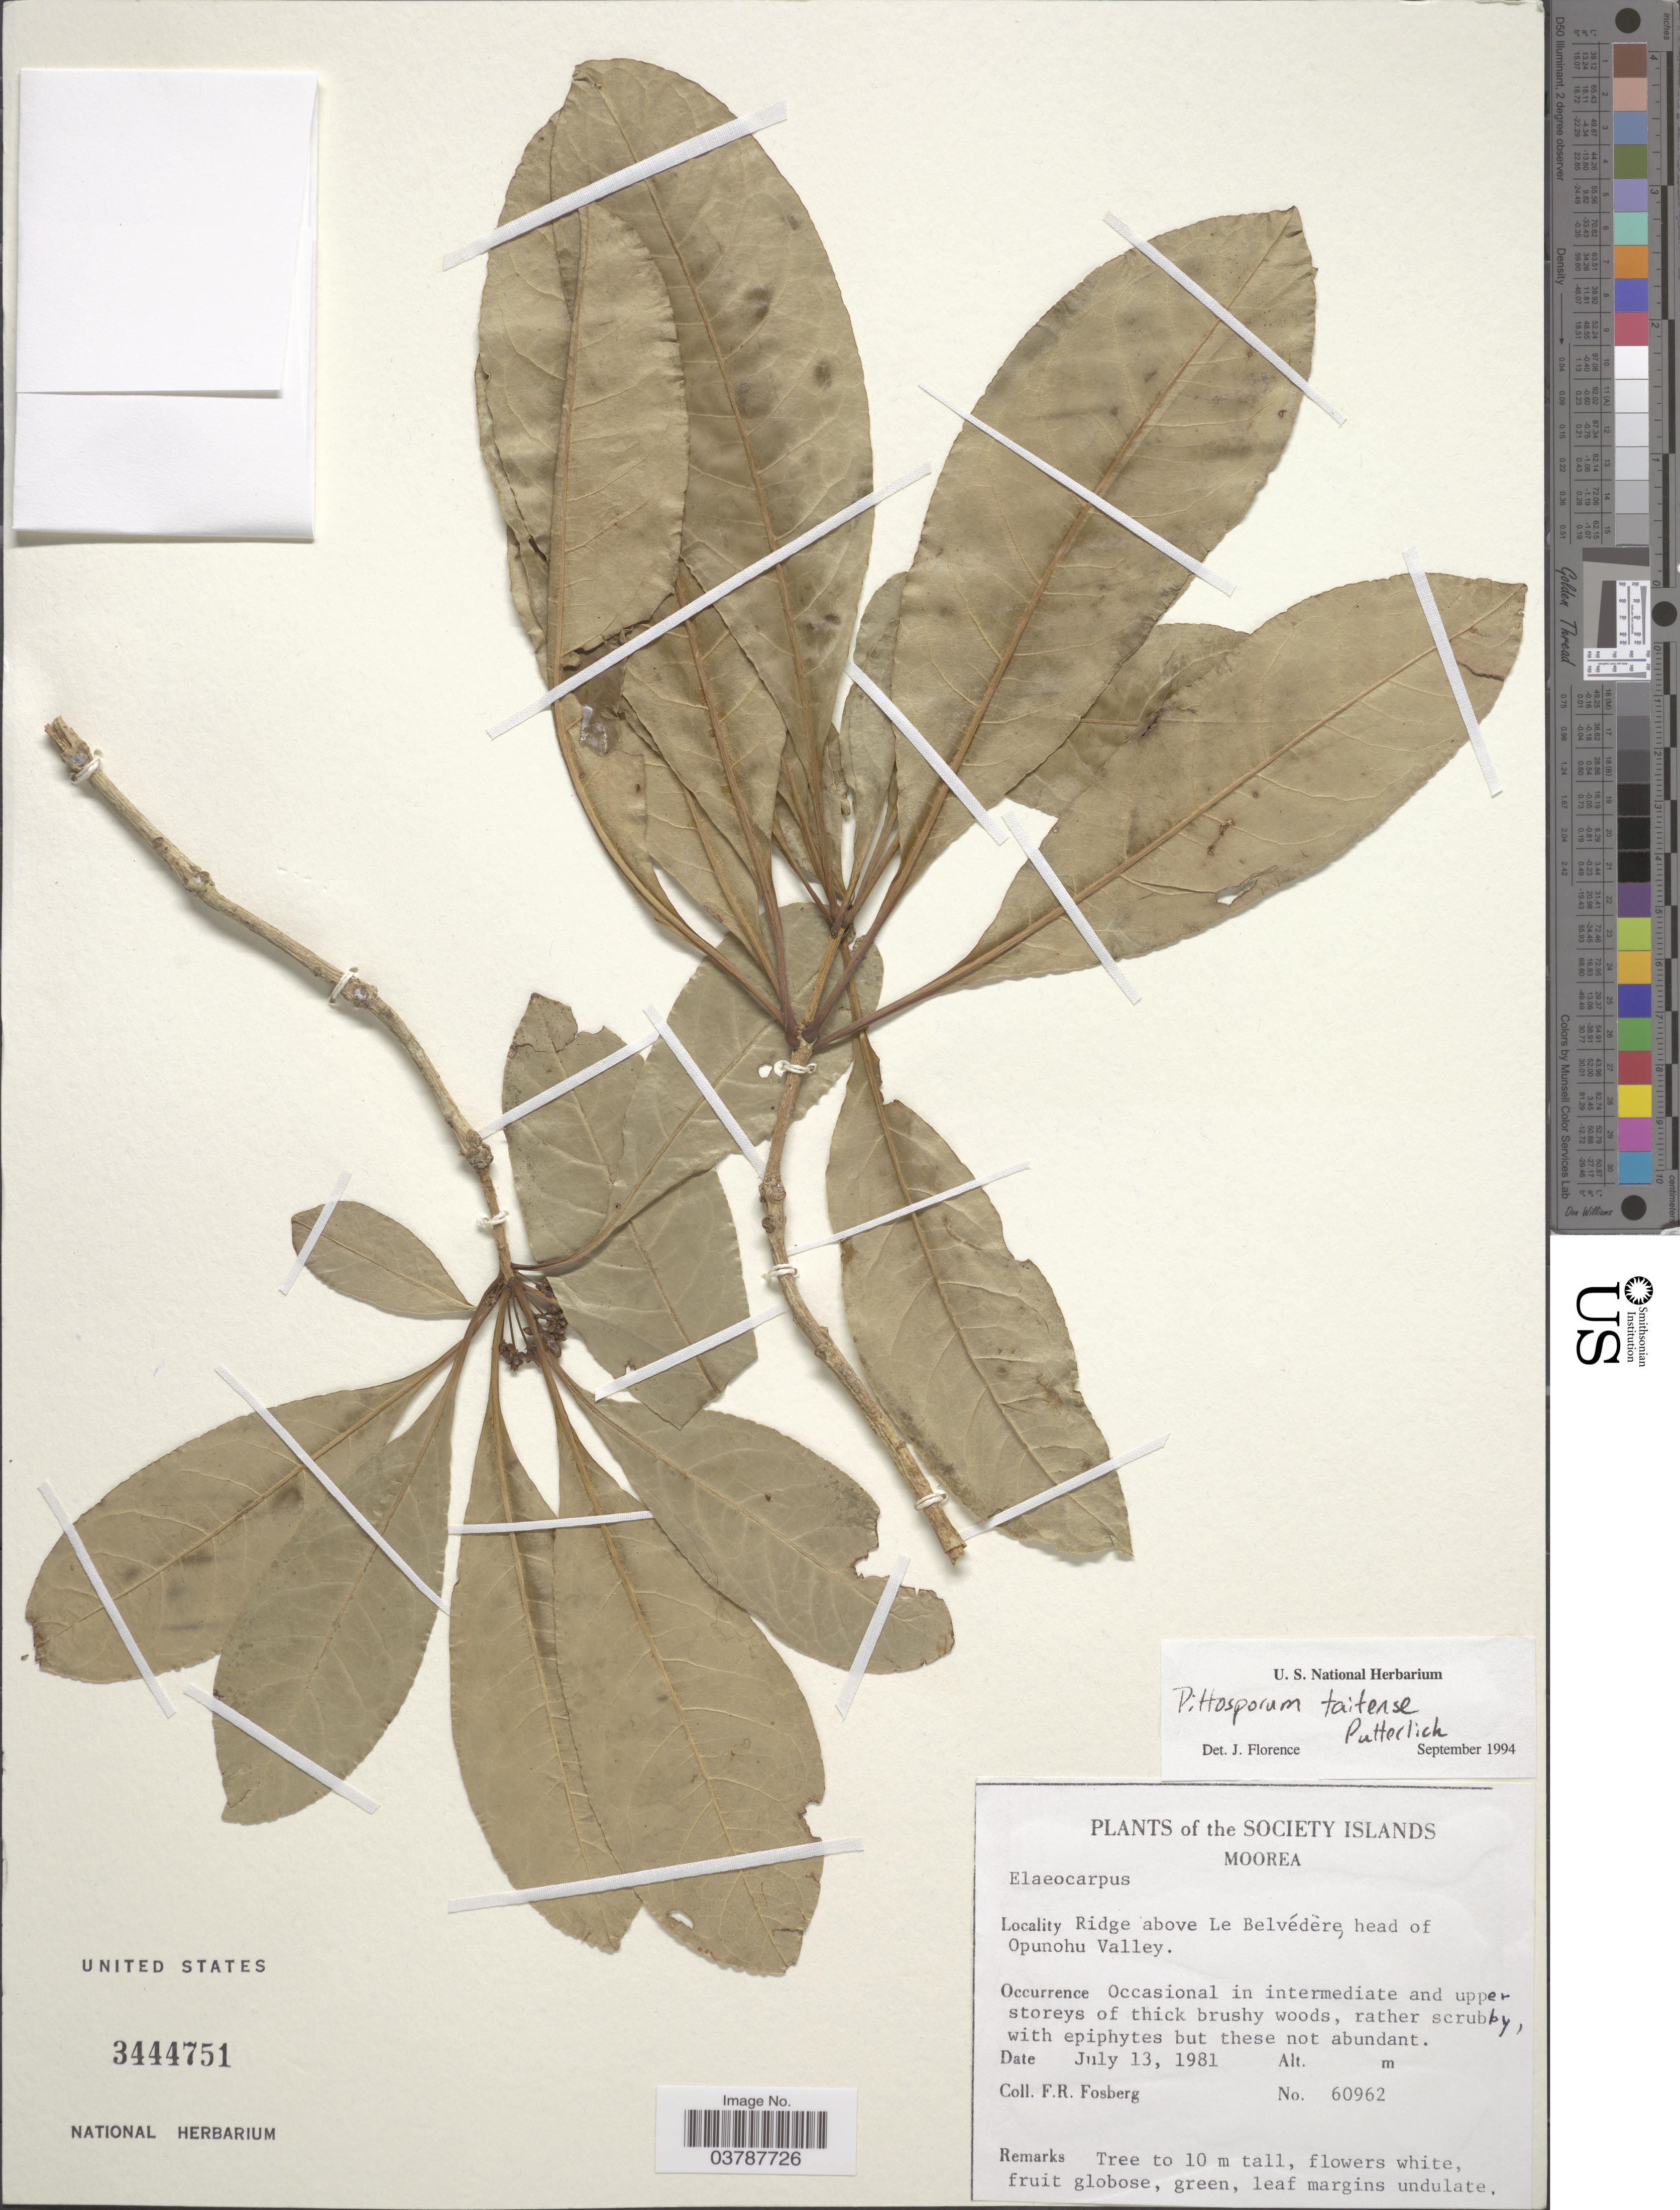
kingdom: Plantae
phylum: Tracheophyta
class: Magnoliopsida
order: Apiales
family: Pittosporaceae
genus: Pittosporum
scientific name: Pittosporum taitense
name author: Putt.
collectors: F. R. Fosberg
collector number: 60962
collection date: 1981-07-13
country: French Polynesia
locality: The Society Islands. Moorea. Ridge above Le Belvédère, head of Opunohu Valley.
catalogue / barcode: US 3444751